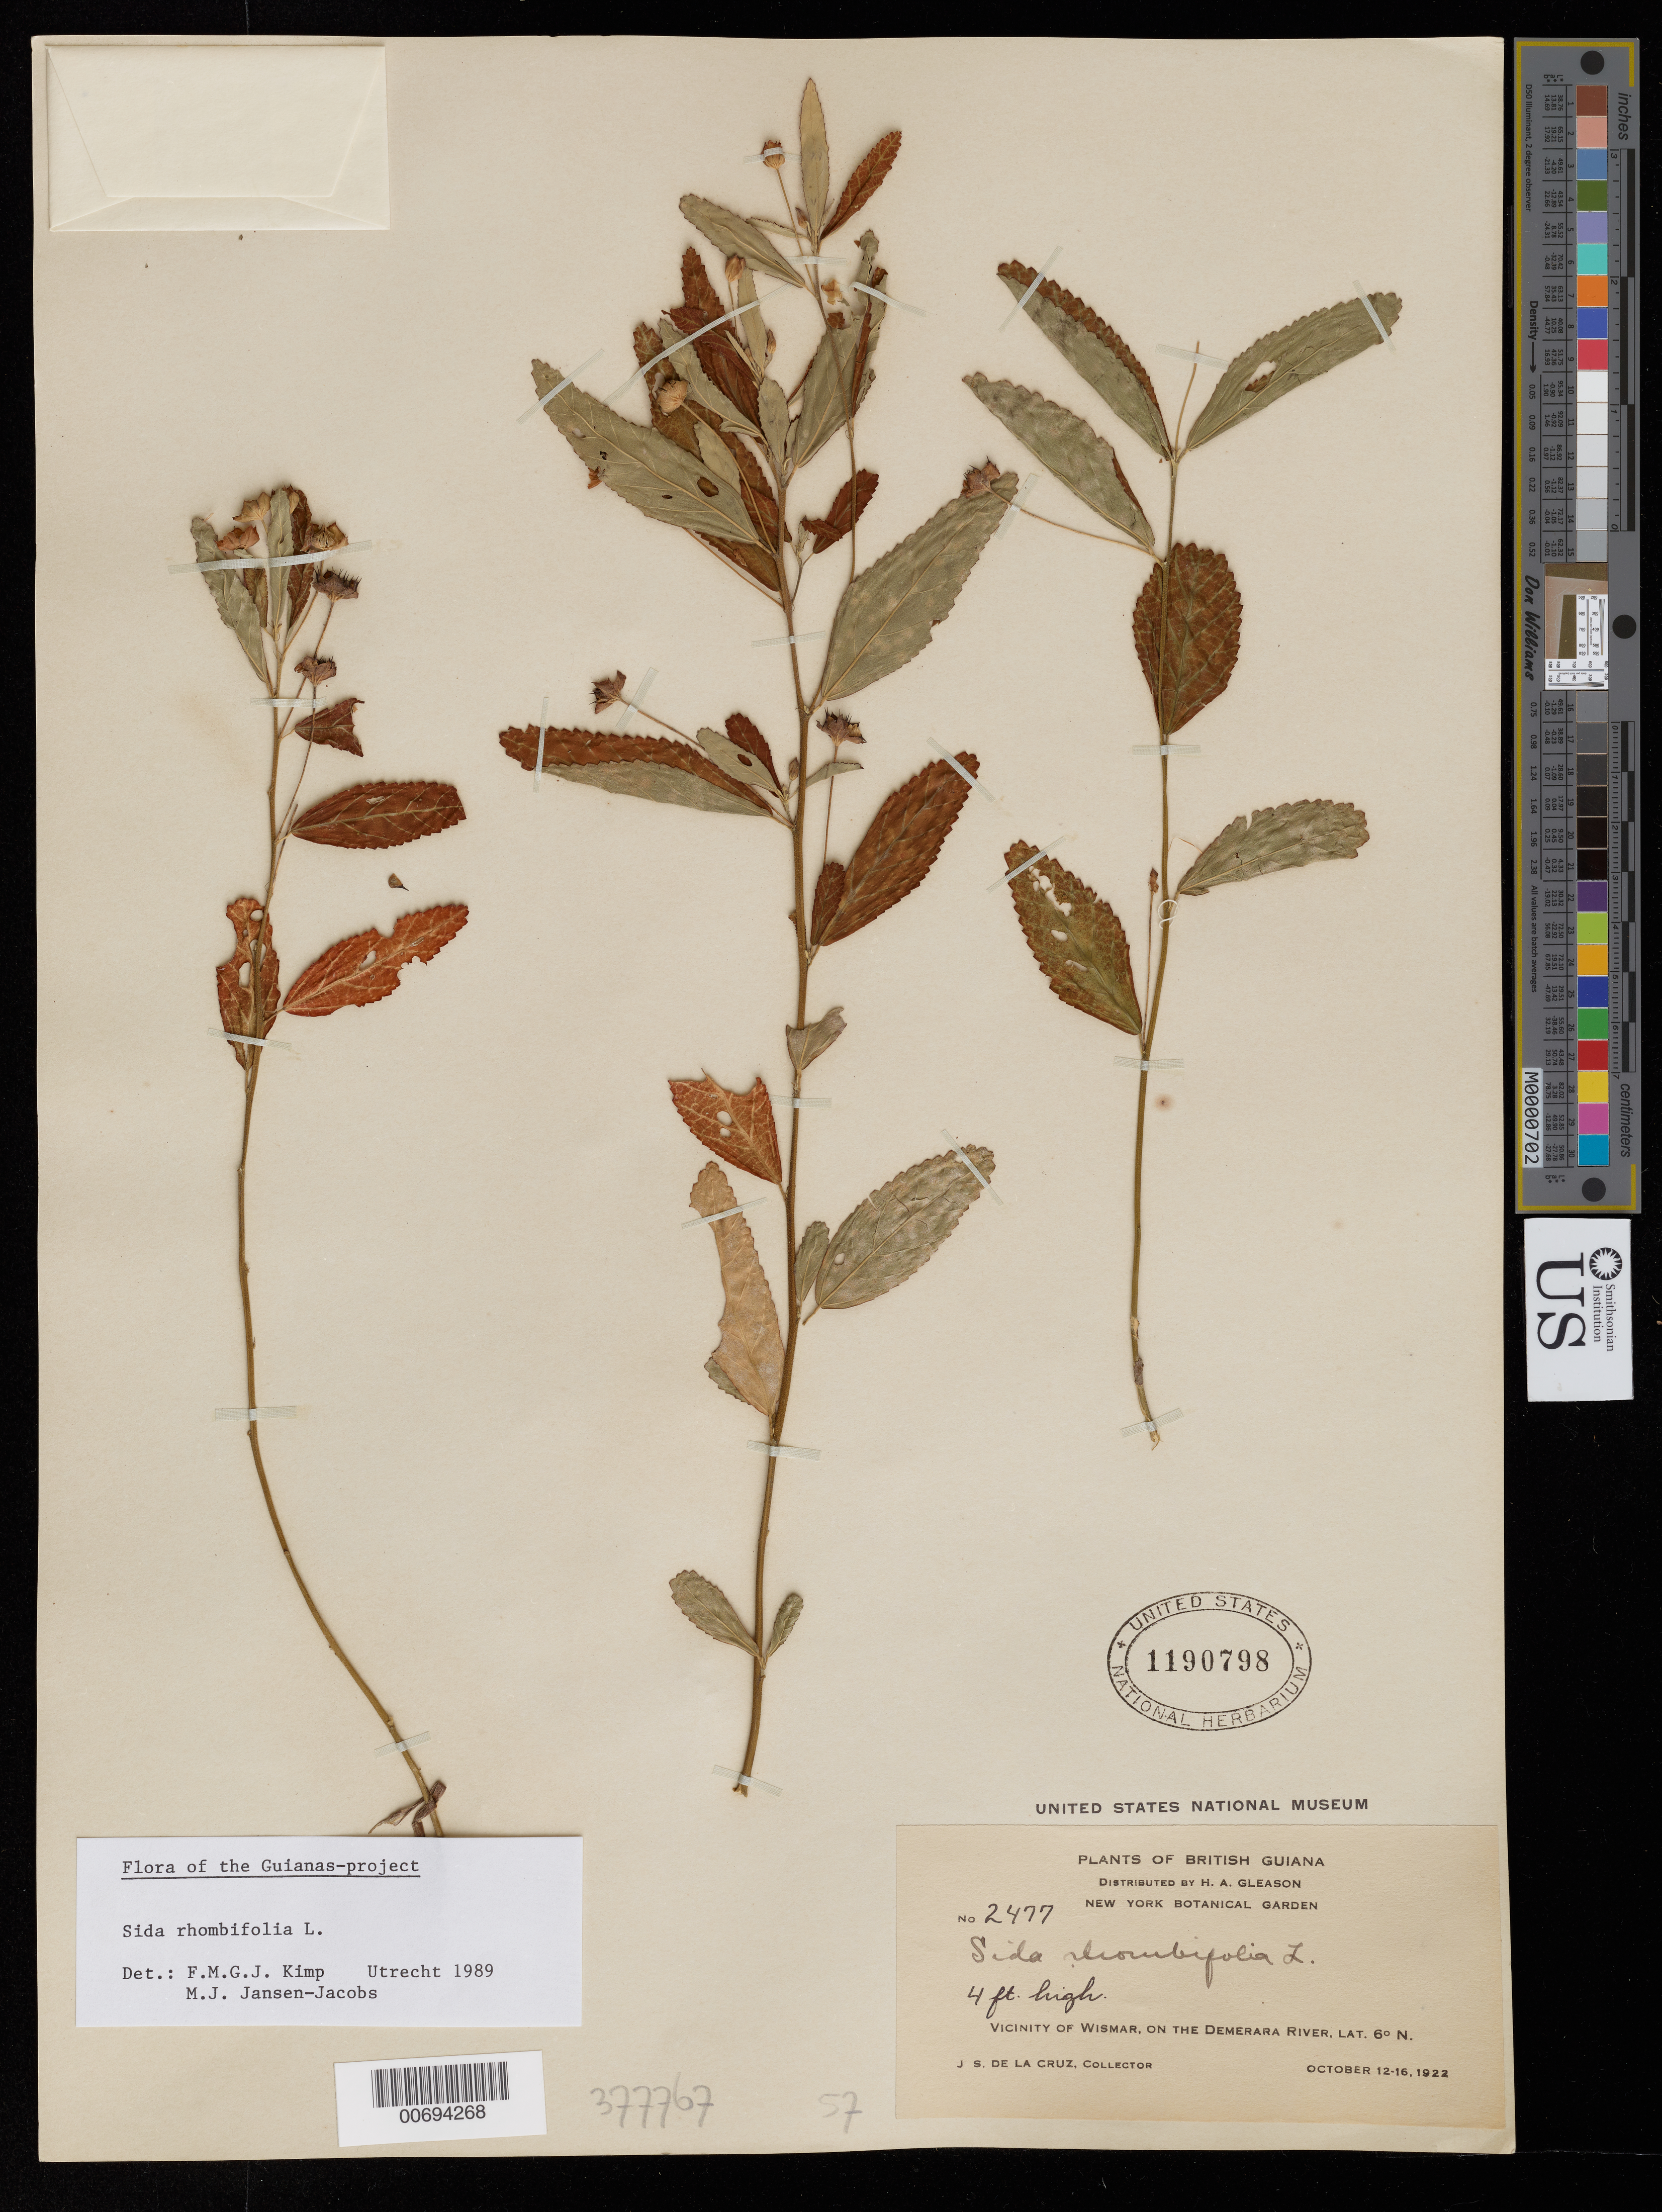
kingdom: Plantae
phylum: Tracheophyta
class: Magnoliopsida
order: Malvales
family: Malvaceae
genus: Sida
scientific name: Sida rhombifolia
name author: L.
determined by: Kimp, F. M.; Jansen-Jacobs, M. J.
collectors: J. S. de la Cruz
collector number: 2477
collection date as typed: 12-Oct-22 to 16-Oct-22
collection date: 1922-10-12/1922-10-16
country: Guyana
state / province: U. Demerara-Berbice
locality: Wismar vic., on the Demerara River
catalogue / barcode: US 1190798